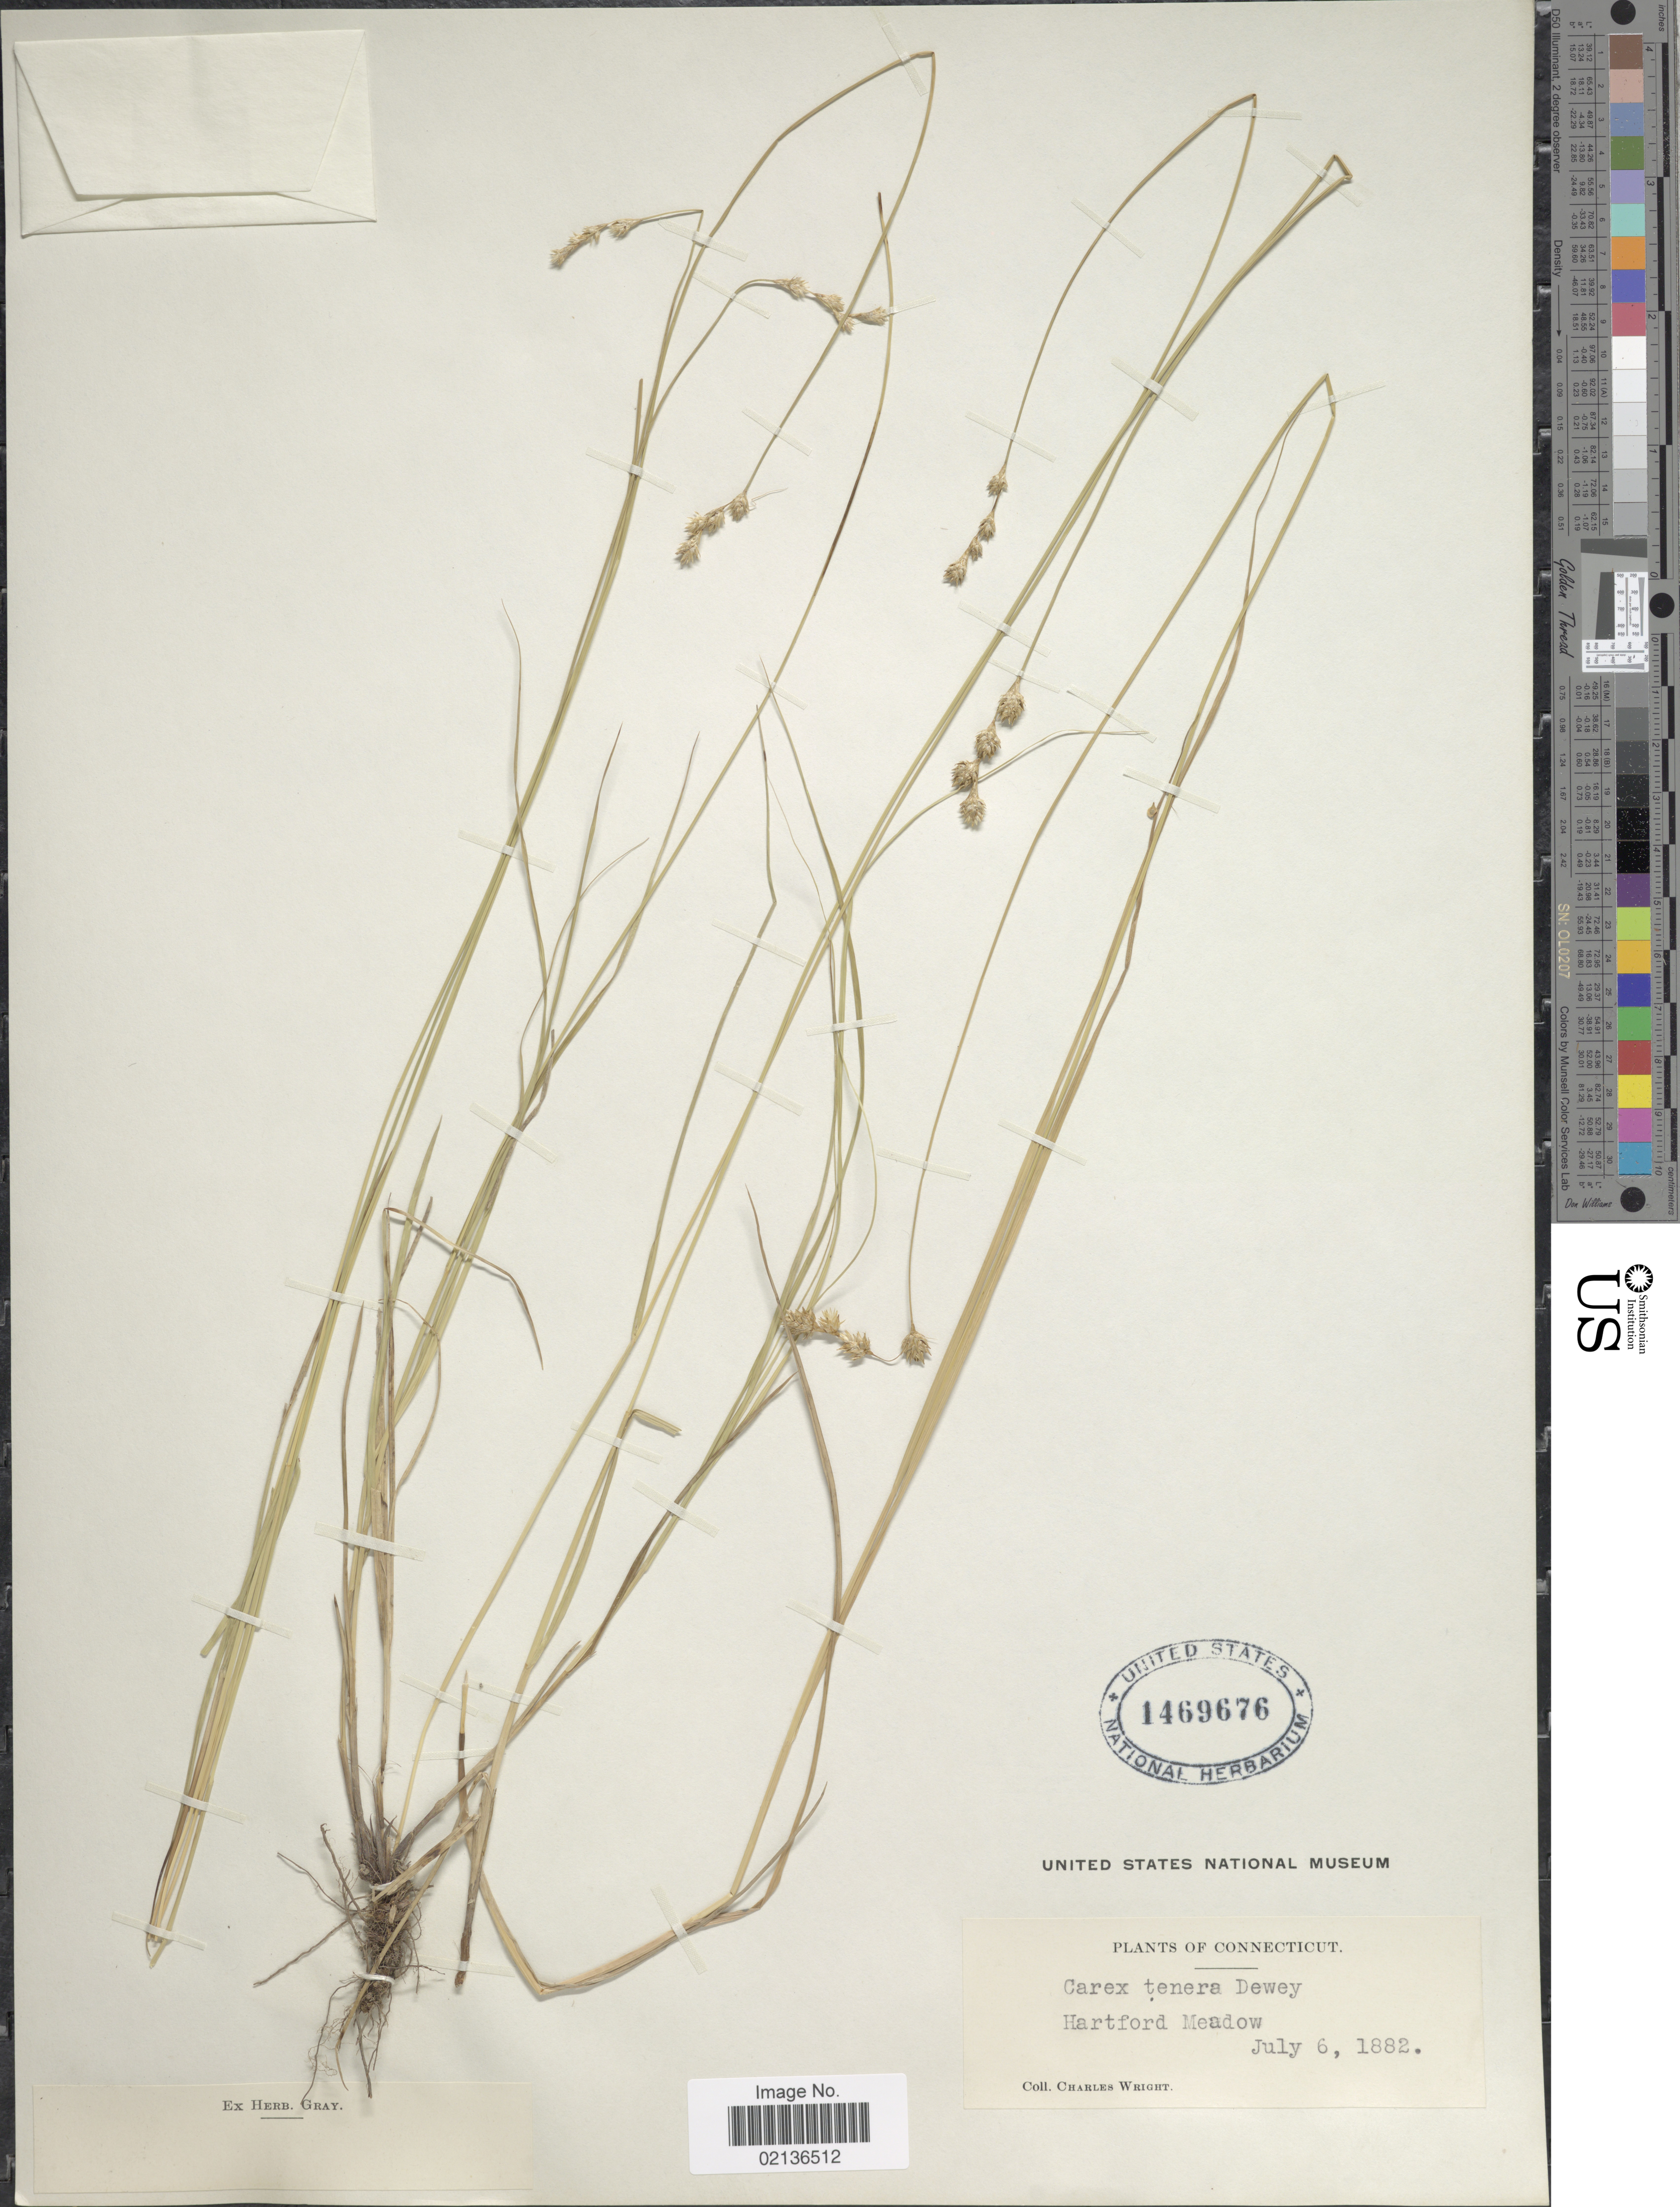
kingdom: Plantae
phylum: Tracheophyta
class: Liliopsida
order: Poales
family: Cyperaceae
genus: Carex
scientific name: Carex tenera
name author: Dewey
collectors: C. Wright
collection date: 1882-07-06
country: United States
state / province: Connecticut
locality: Hartford Meadow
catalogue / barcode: US 1469676